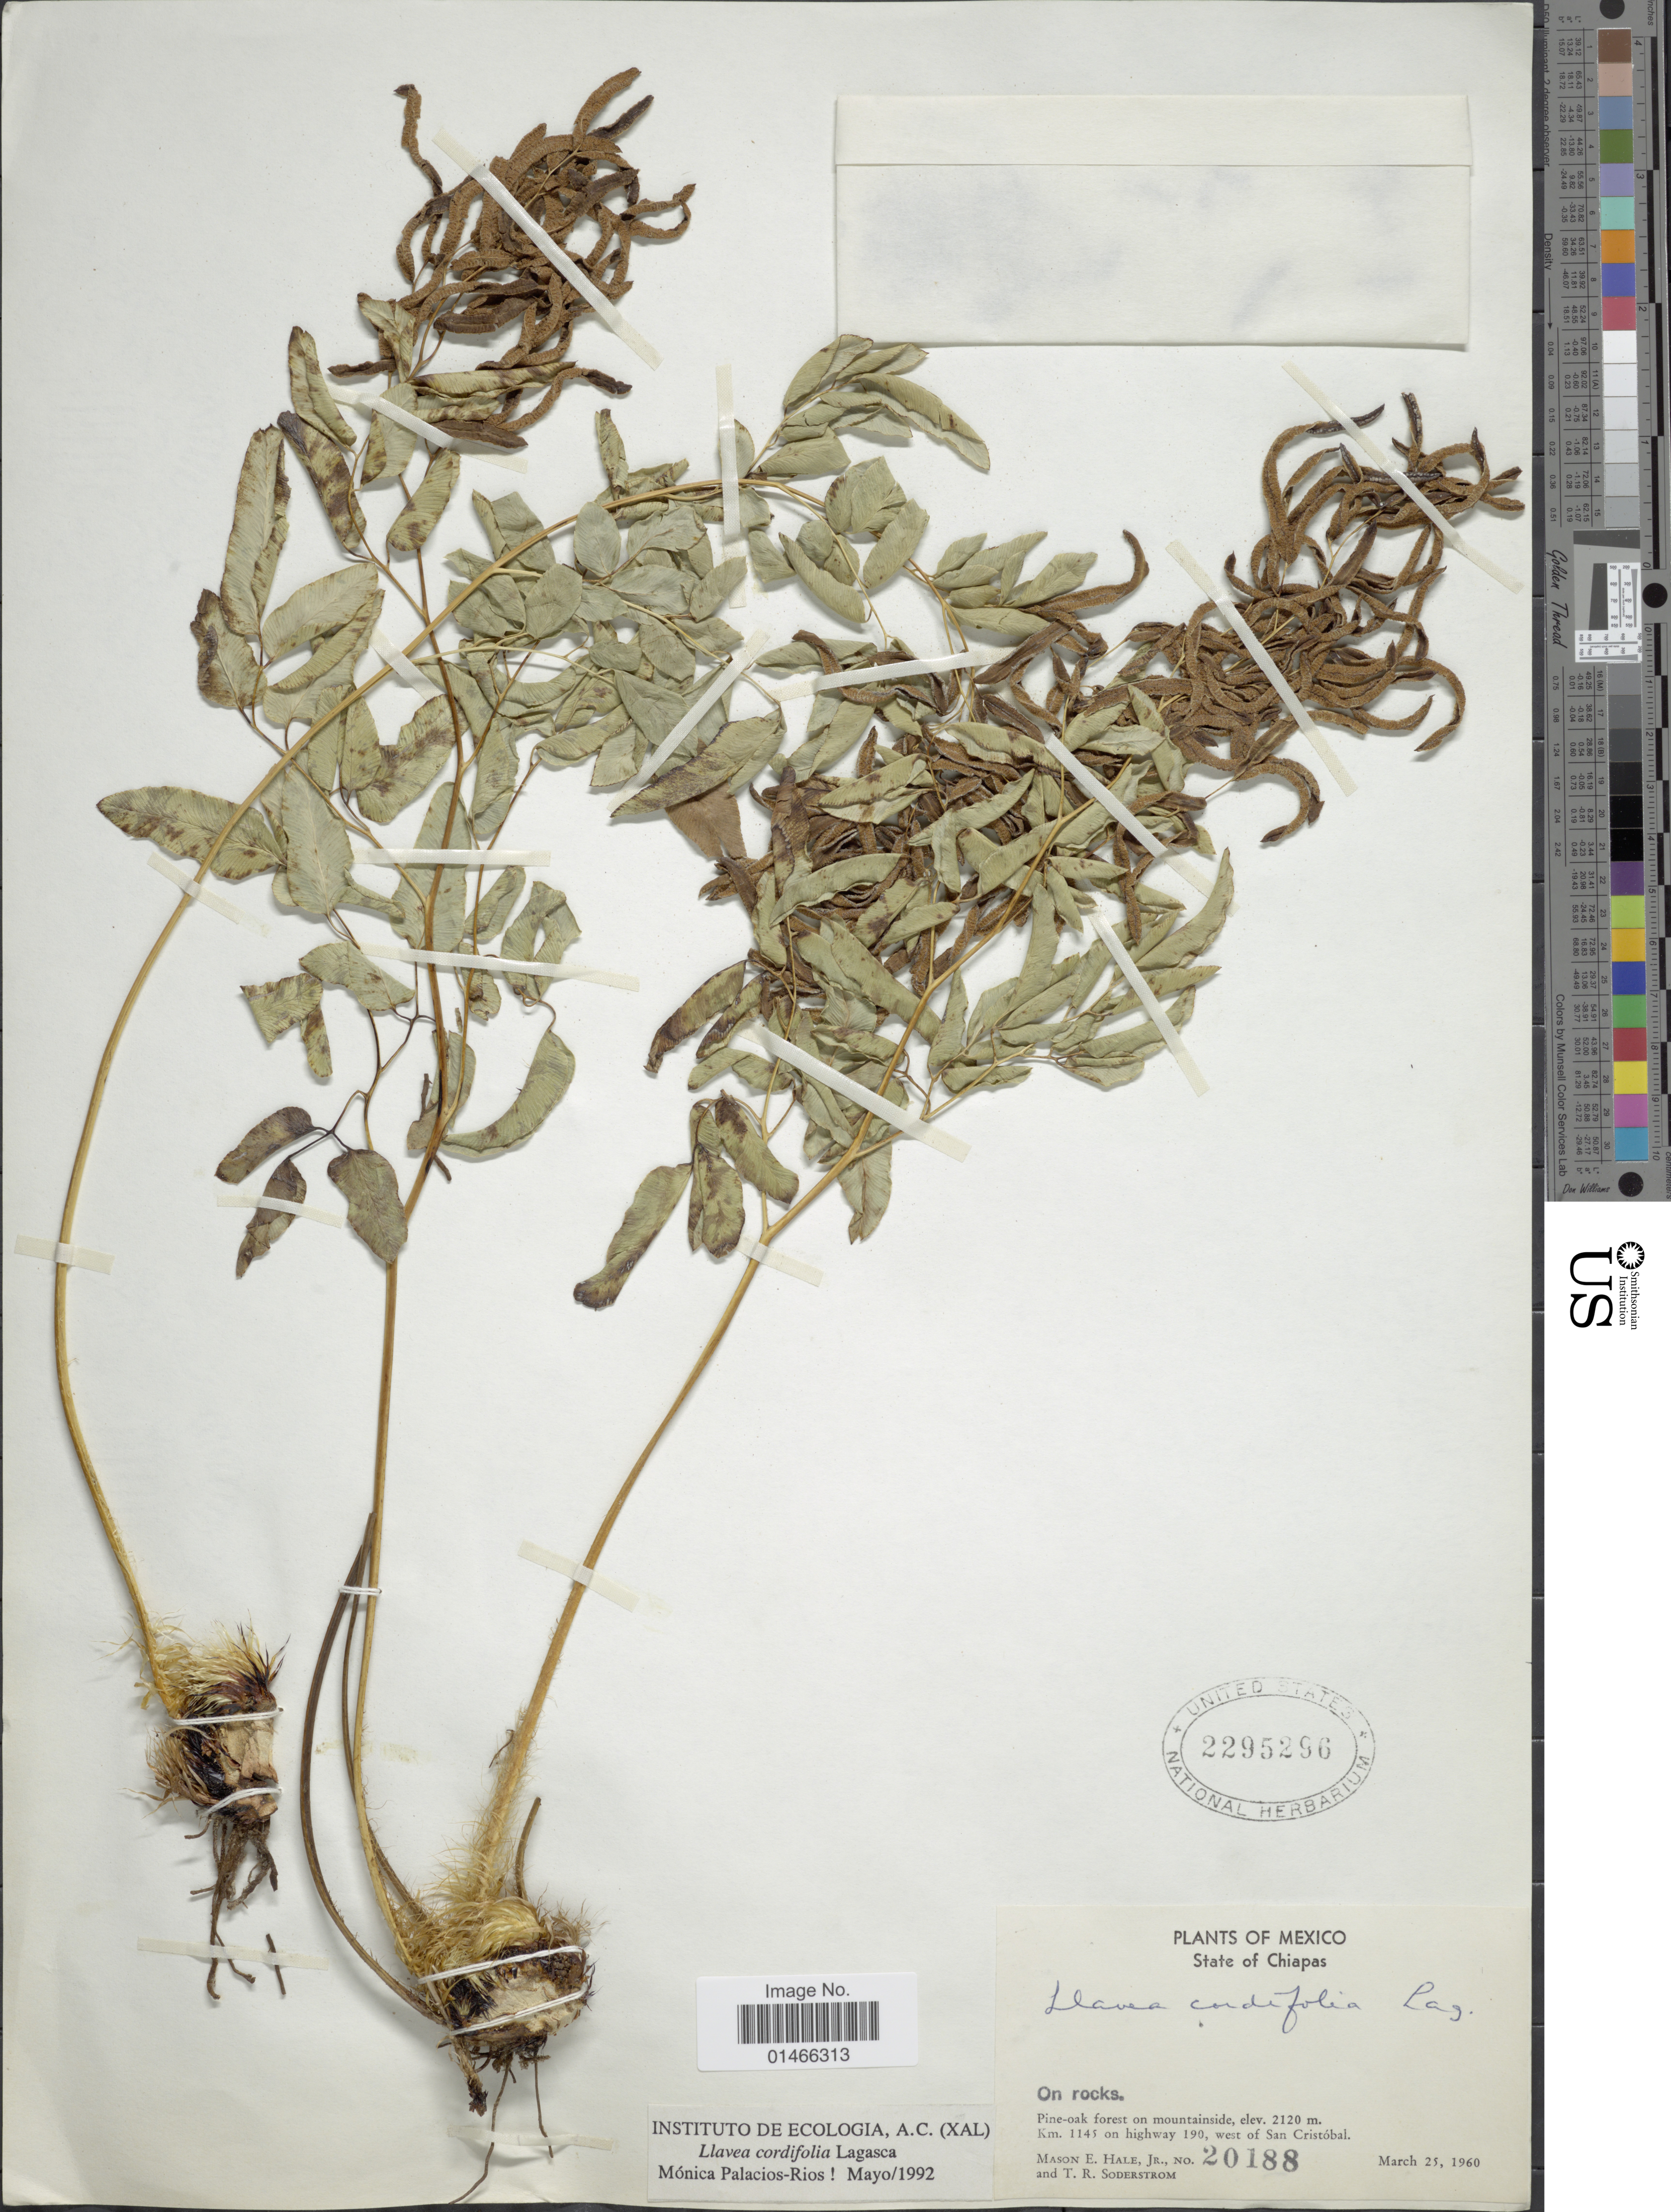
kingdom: Plantae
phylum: Tracheophyta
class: Polypodiopsida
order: Polypodiales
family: Pteridaceae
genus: Llavea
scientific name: Llavea cordifolia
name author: Lag.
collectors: M. Hale & T. R. Soderstrom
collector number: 20188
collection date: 1960-03-25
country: Mexico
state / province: Chiapas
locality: State of Chiapas. Km. 1145 on highway 190, west of San Cristobal.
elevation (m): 2120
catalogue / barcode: US 2295296